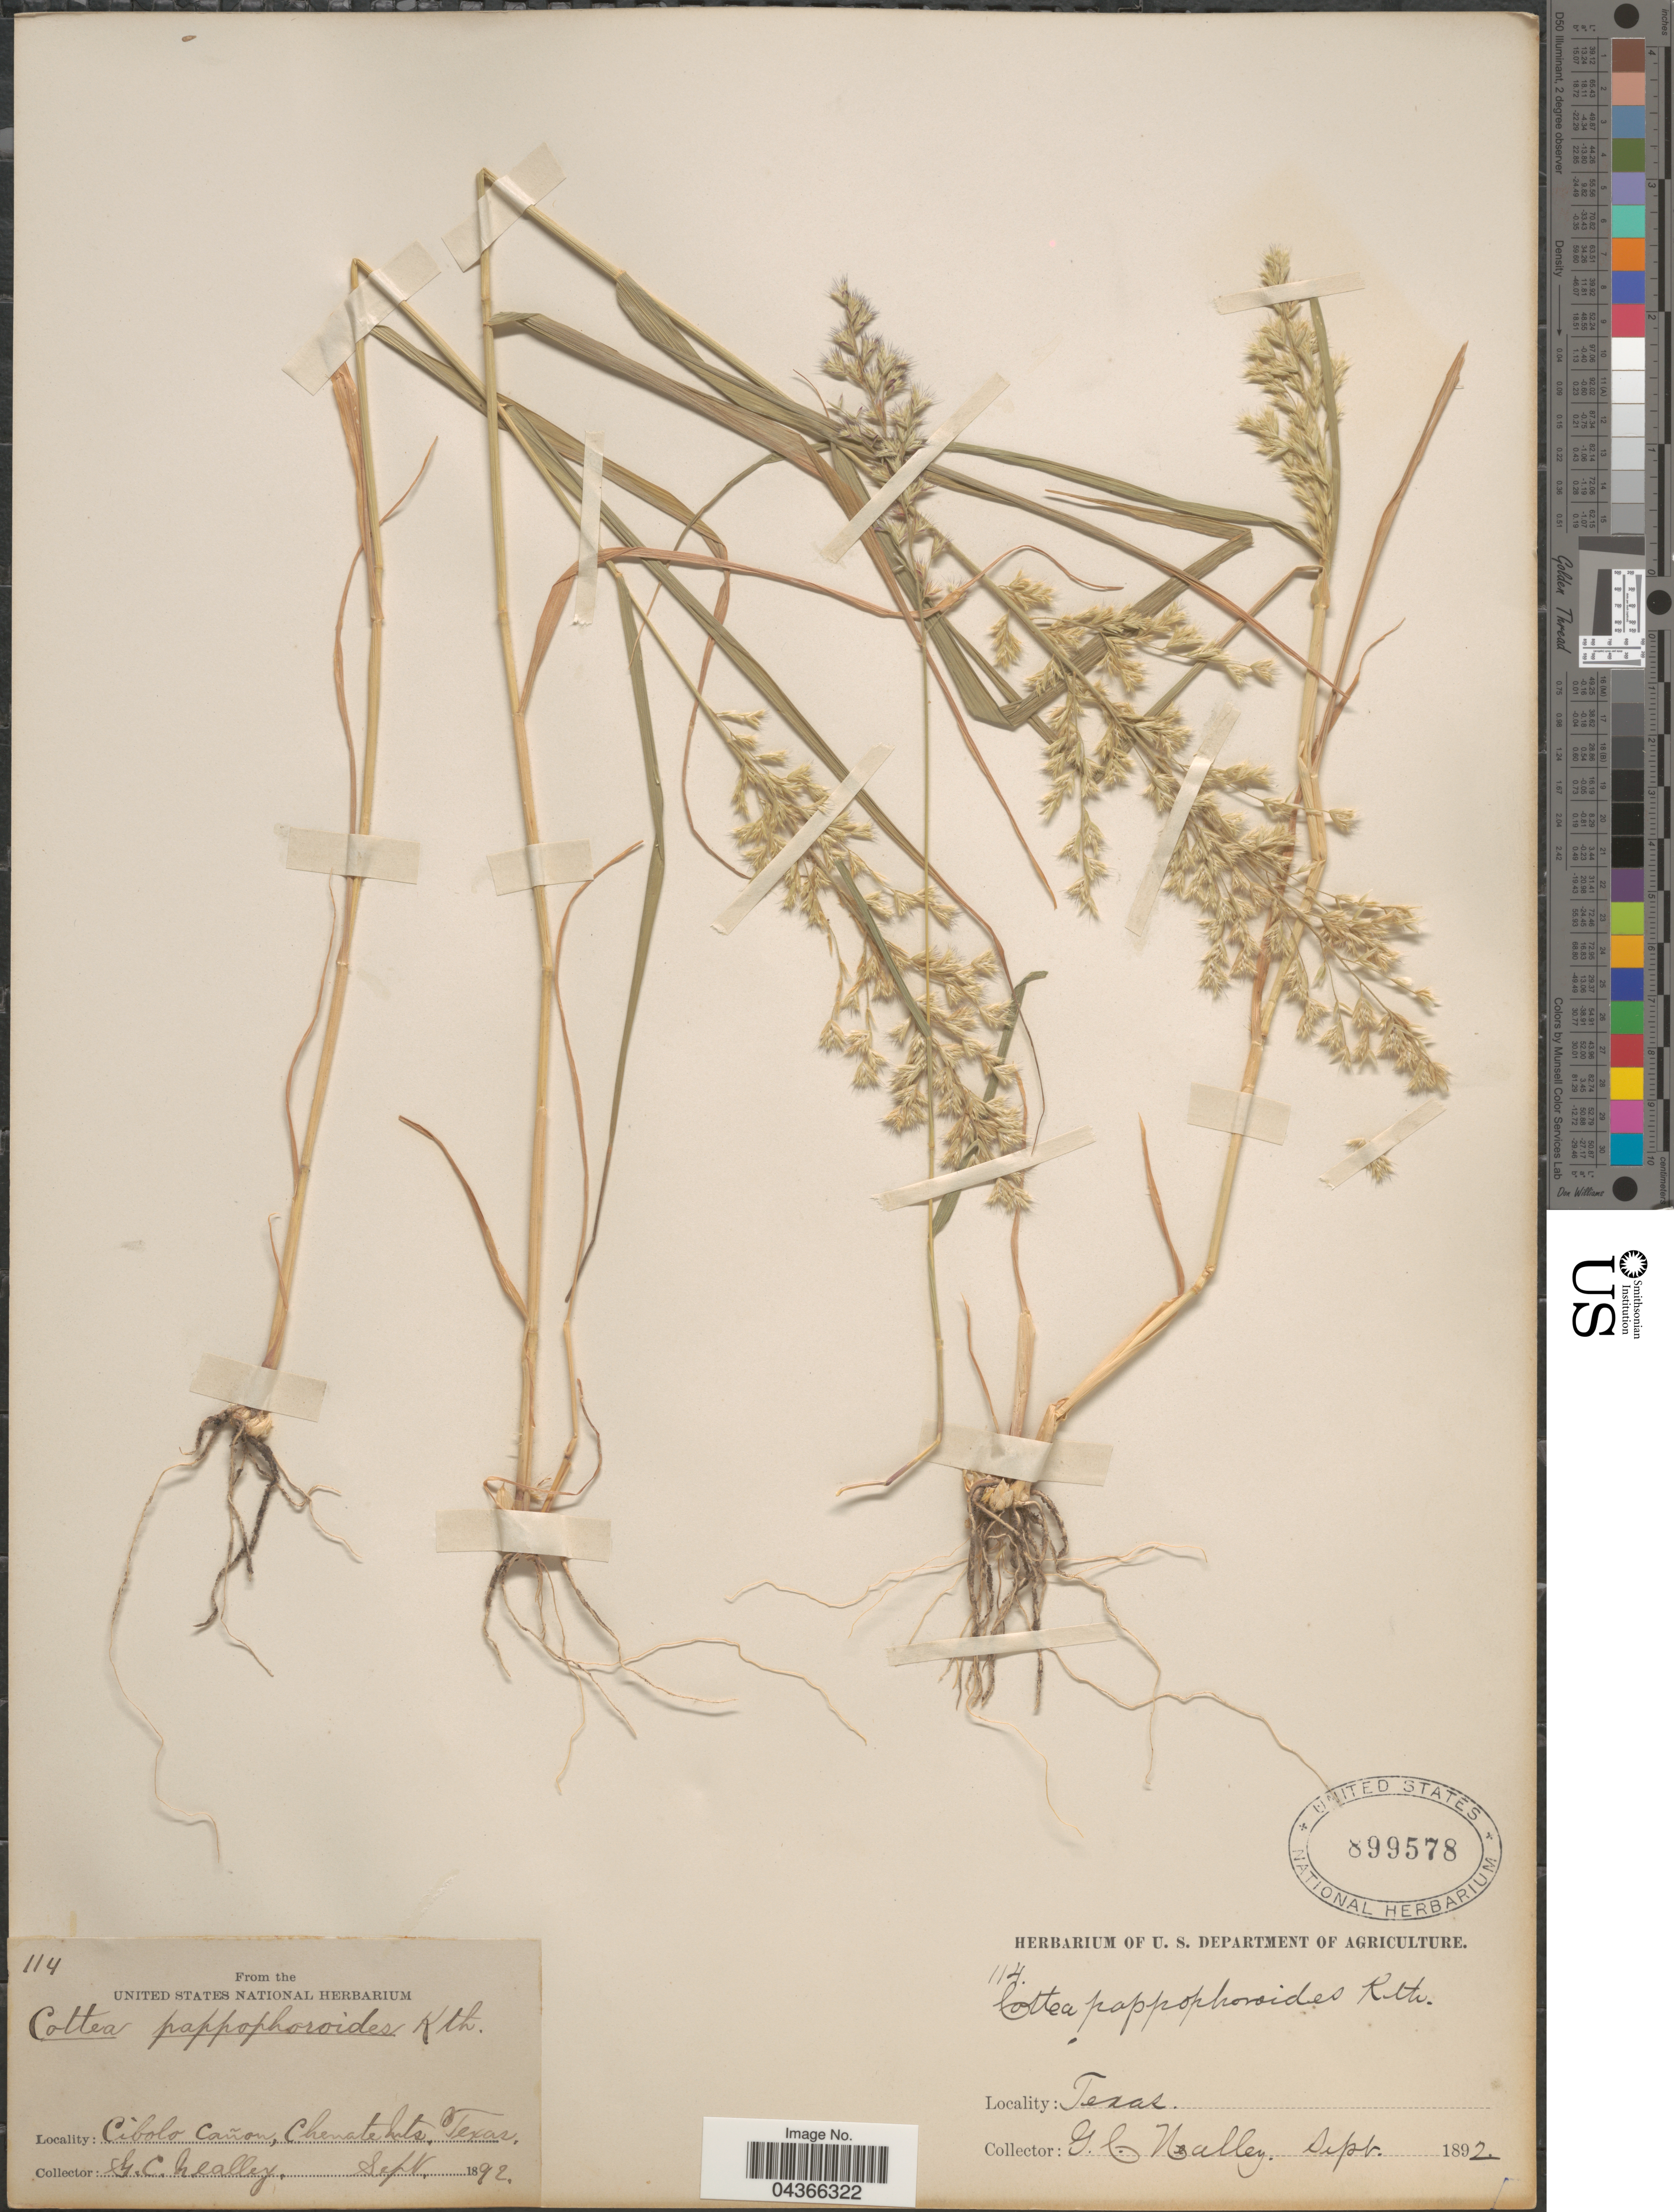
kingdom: Plantae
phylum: Tracheophyta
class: Liliopsida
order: Poales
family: Poaceae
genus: Cottea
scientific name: Cottea pappophoroides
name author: Kunth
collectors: G. C. Nealley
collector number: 114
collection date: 1892-09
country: United States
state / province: Texas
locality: Cibolo Cañon, Chenate Mts.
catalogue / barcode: US 899578